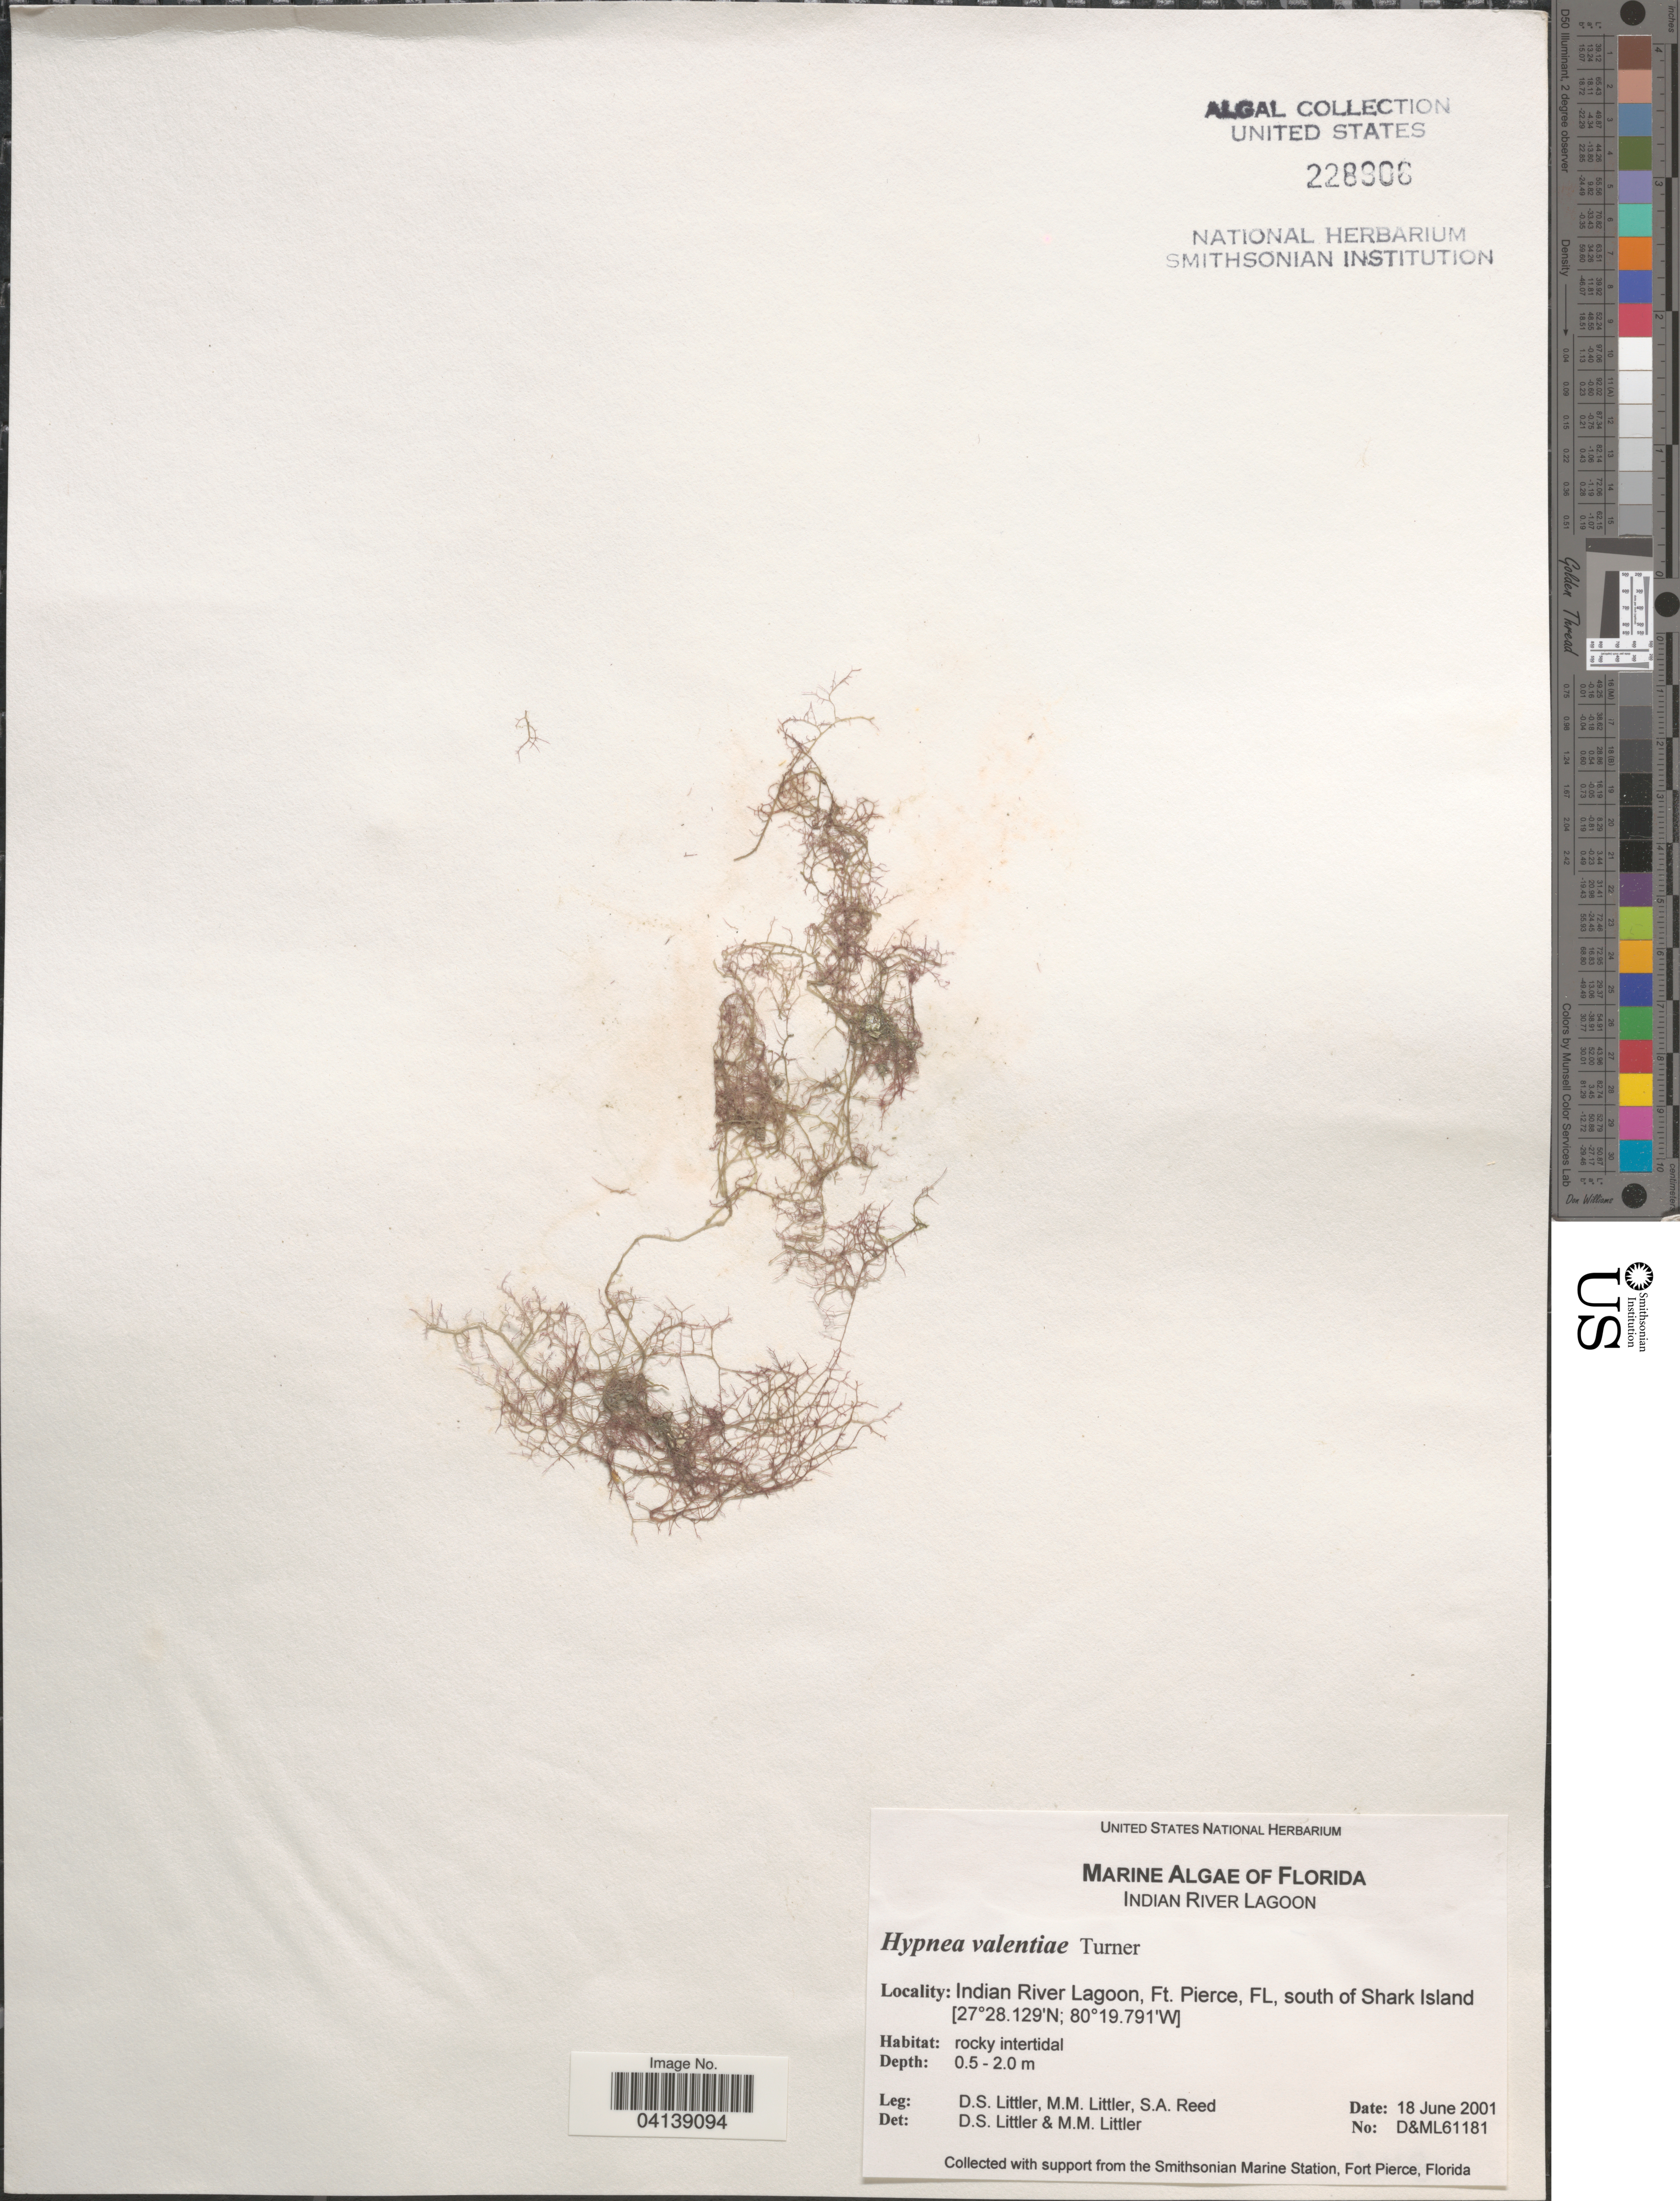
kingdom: Plantae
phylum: Rhodophyta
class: Florideophyceae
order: Gigartinales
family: Cystocloniaceae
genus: Hypnea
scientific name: Hypnea valentiae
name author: (Turner) Mont.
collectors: D. S. Littler & S. Reed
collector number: D&ML61181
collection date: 2001-06-18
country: United States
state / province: Florida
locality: Indian River Lagoon, Ft. Pierce, south of Shark Island.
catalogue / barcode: US 228906